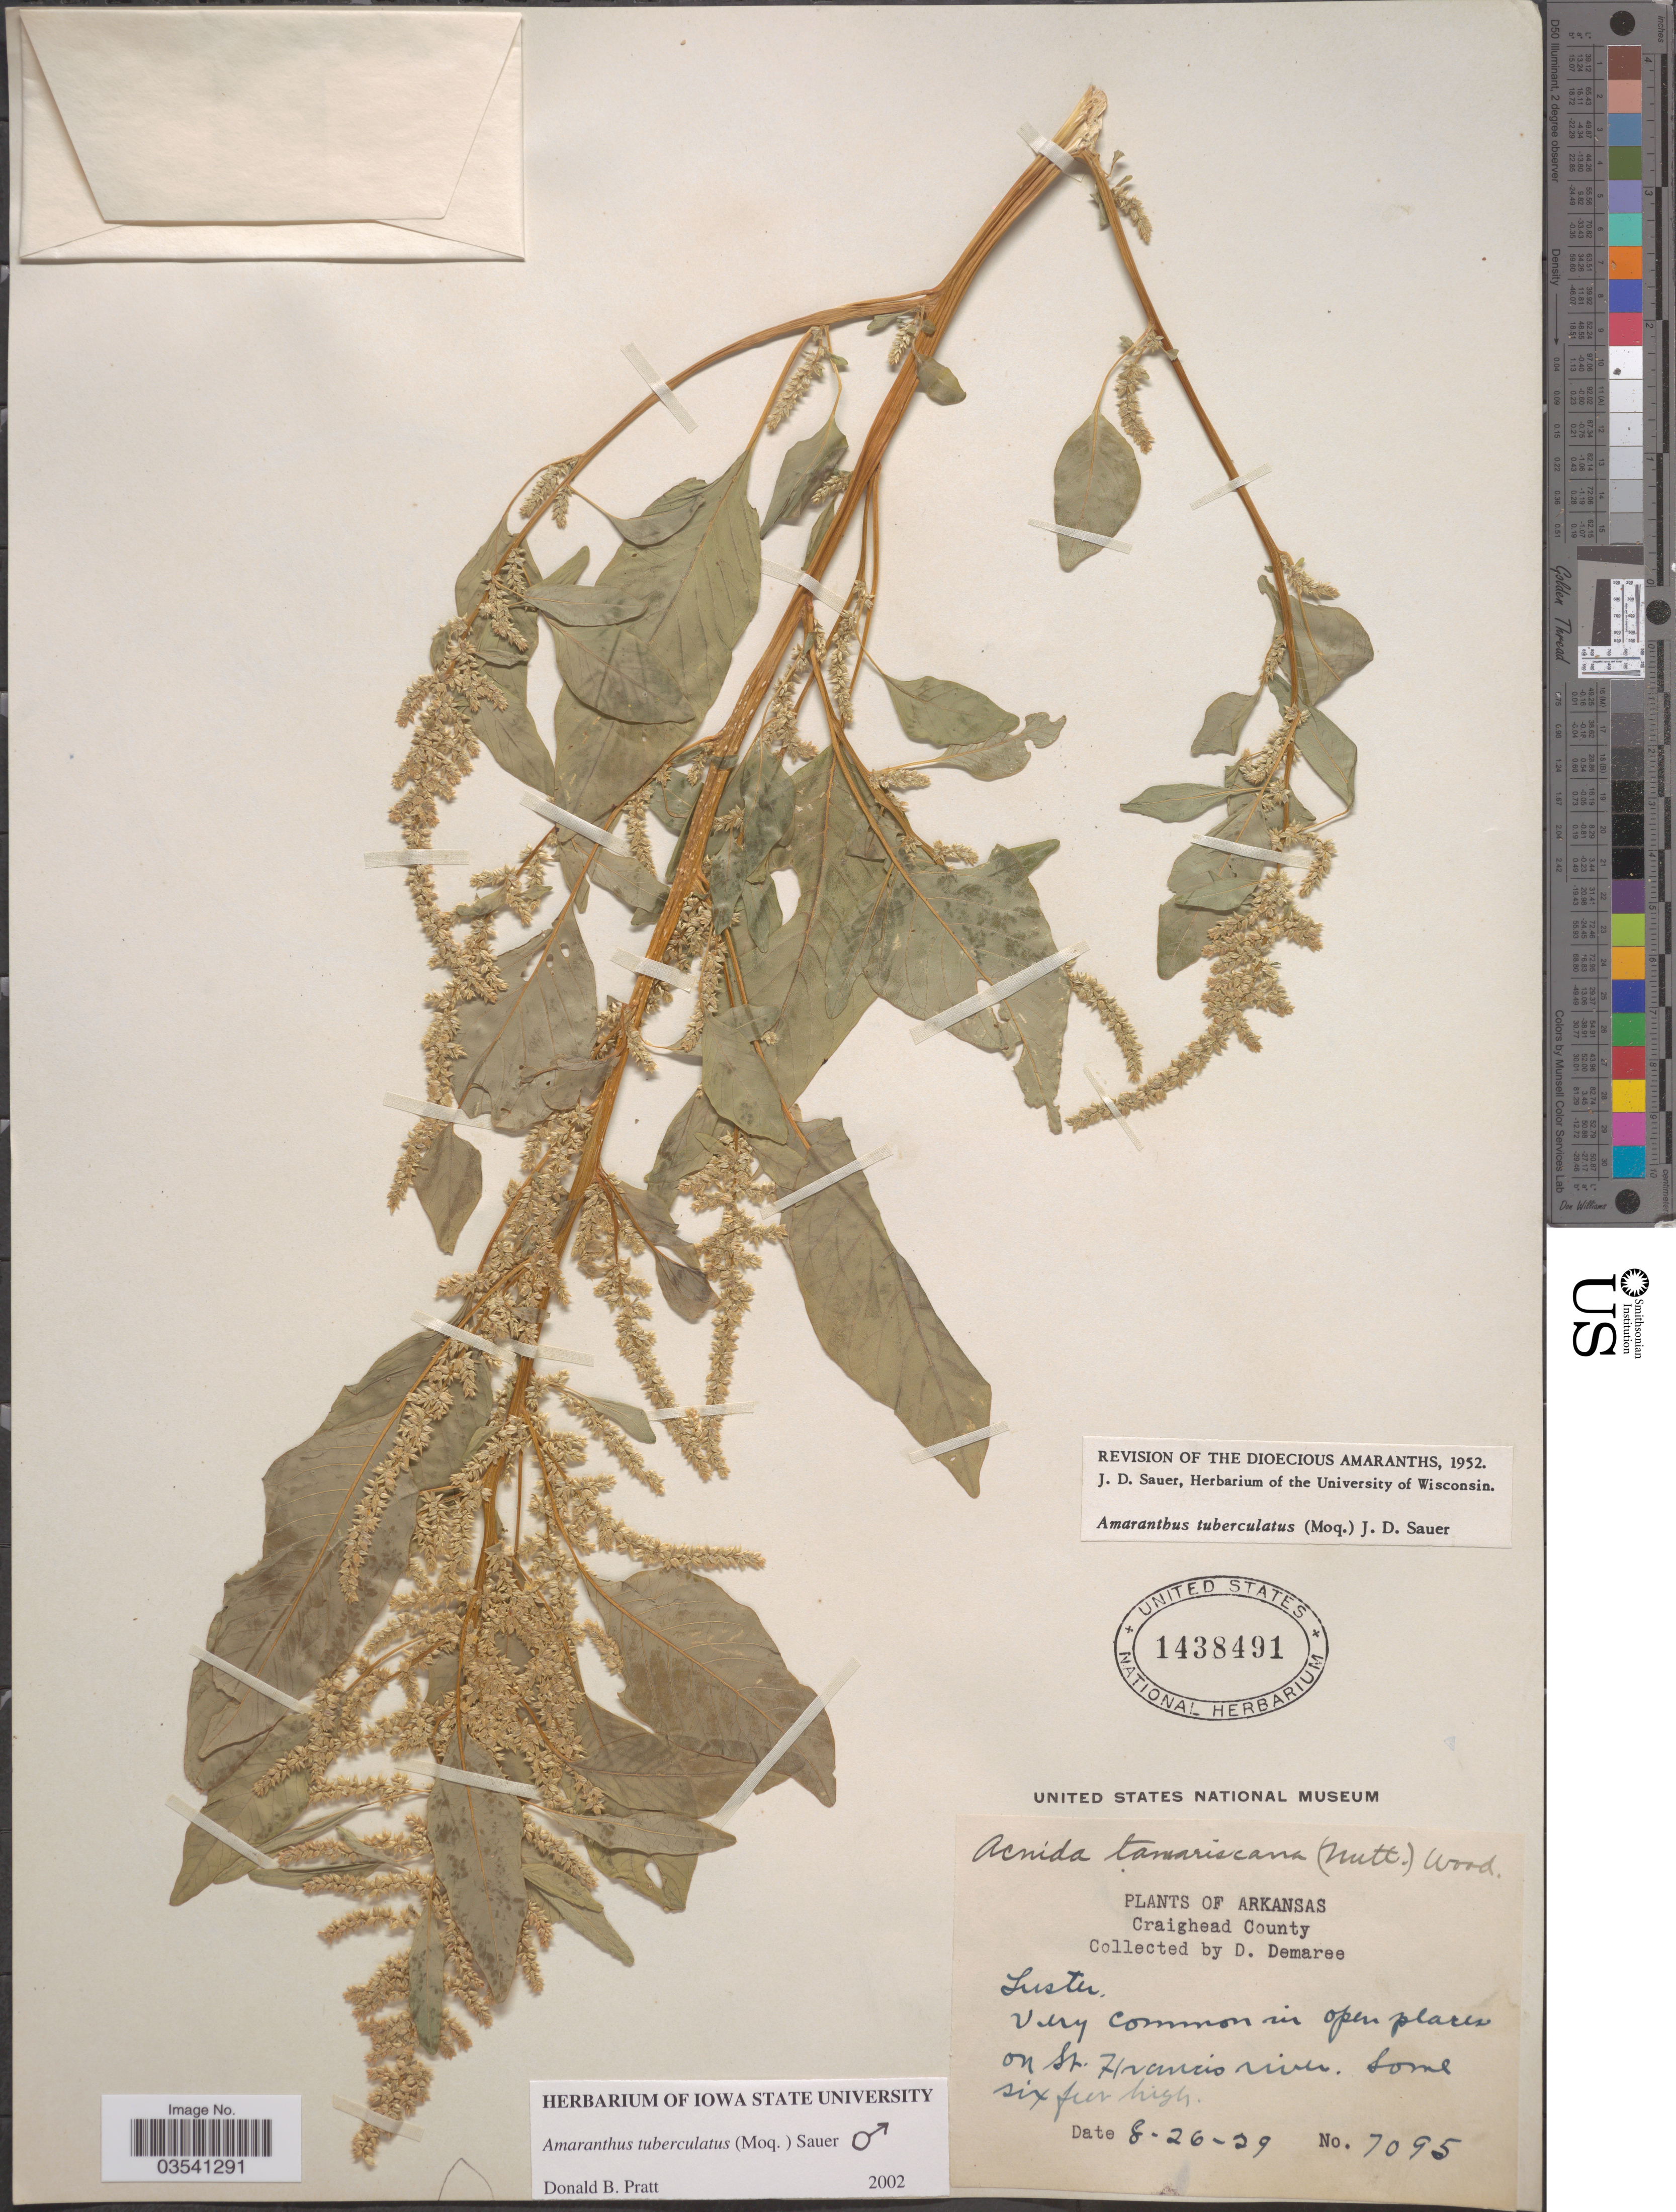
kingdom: Plantae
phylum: Tracheophyta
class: Magnoliopsida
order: Caryophyllales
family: Amaranthaceae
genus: Amaranthus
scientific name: Amaranthus tuberculatus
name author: (Moq.) J.D. Sauer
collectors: D. Demaree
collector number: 7095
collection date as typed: Transcribed d/m/y: 26/8/29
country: United States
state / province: Arkansas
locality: Craighead County. On St. Francis river.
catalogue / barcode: US 1438491